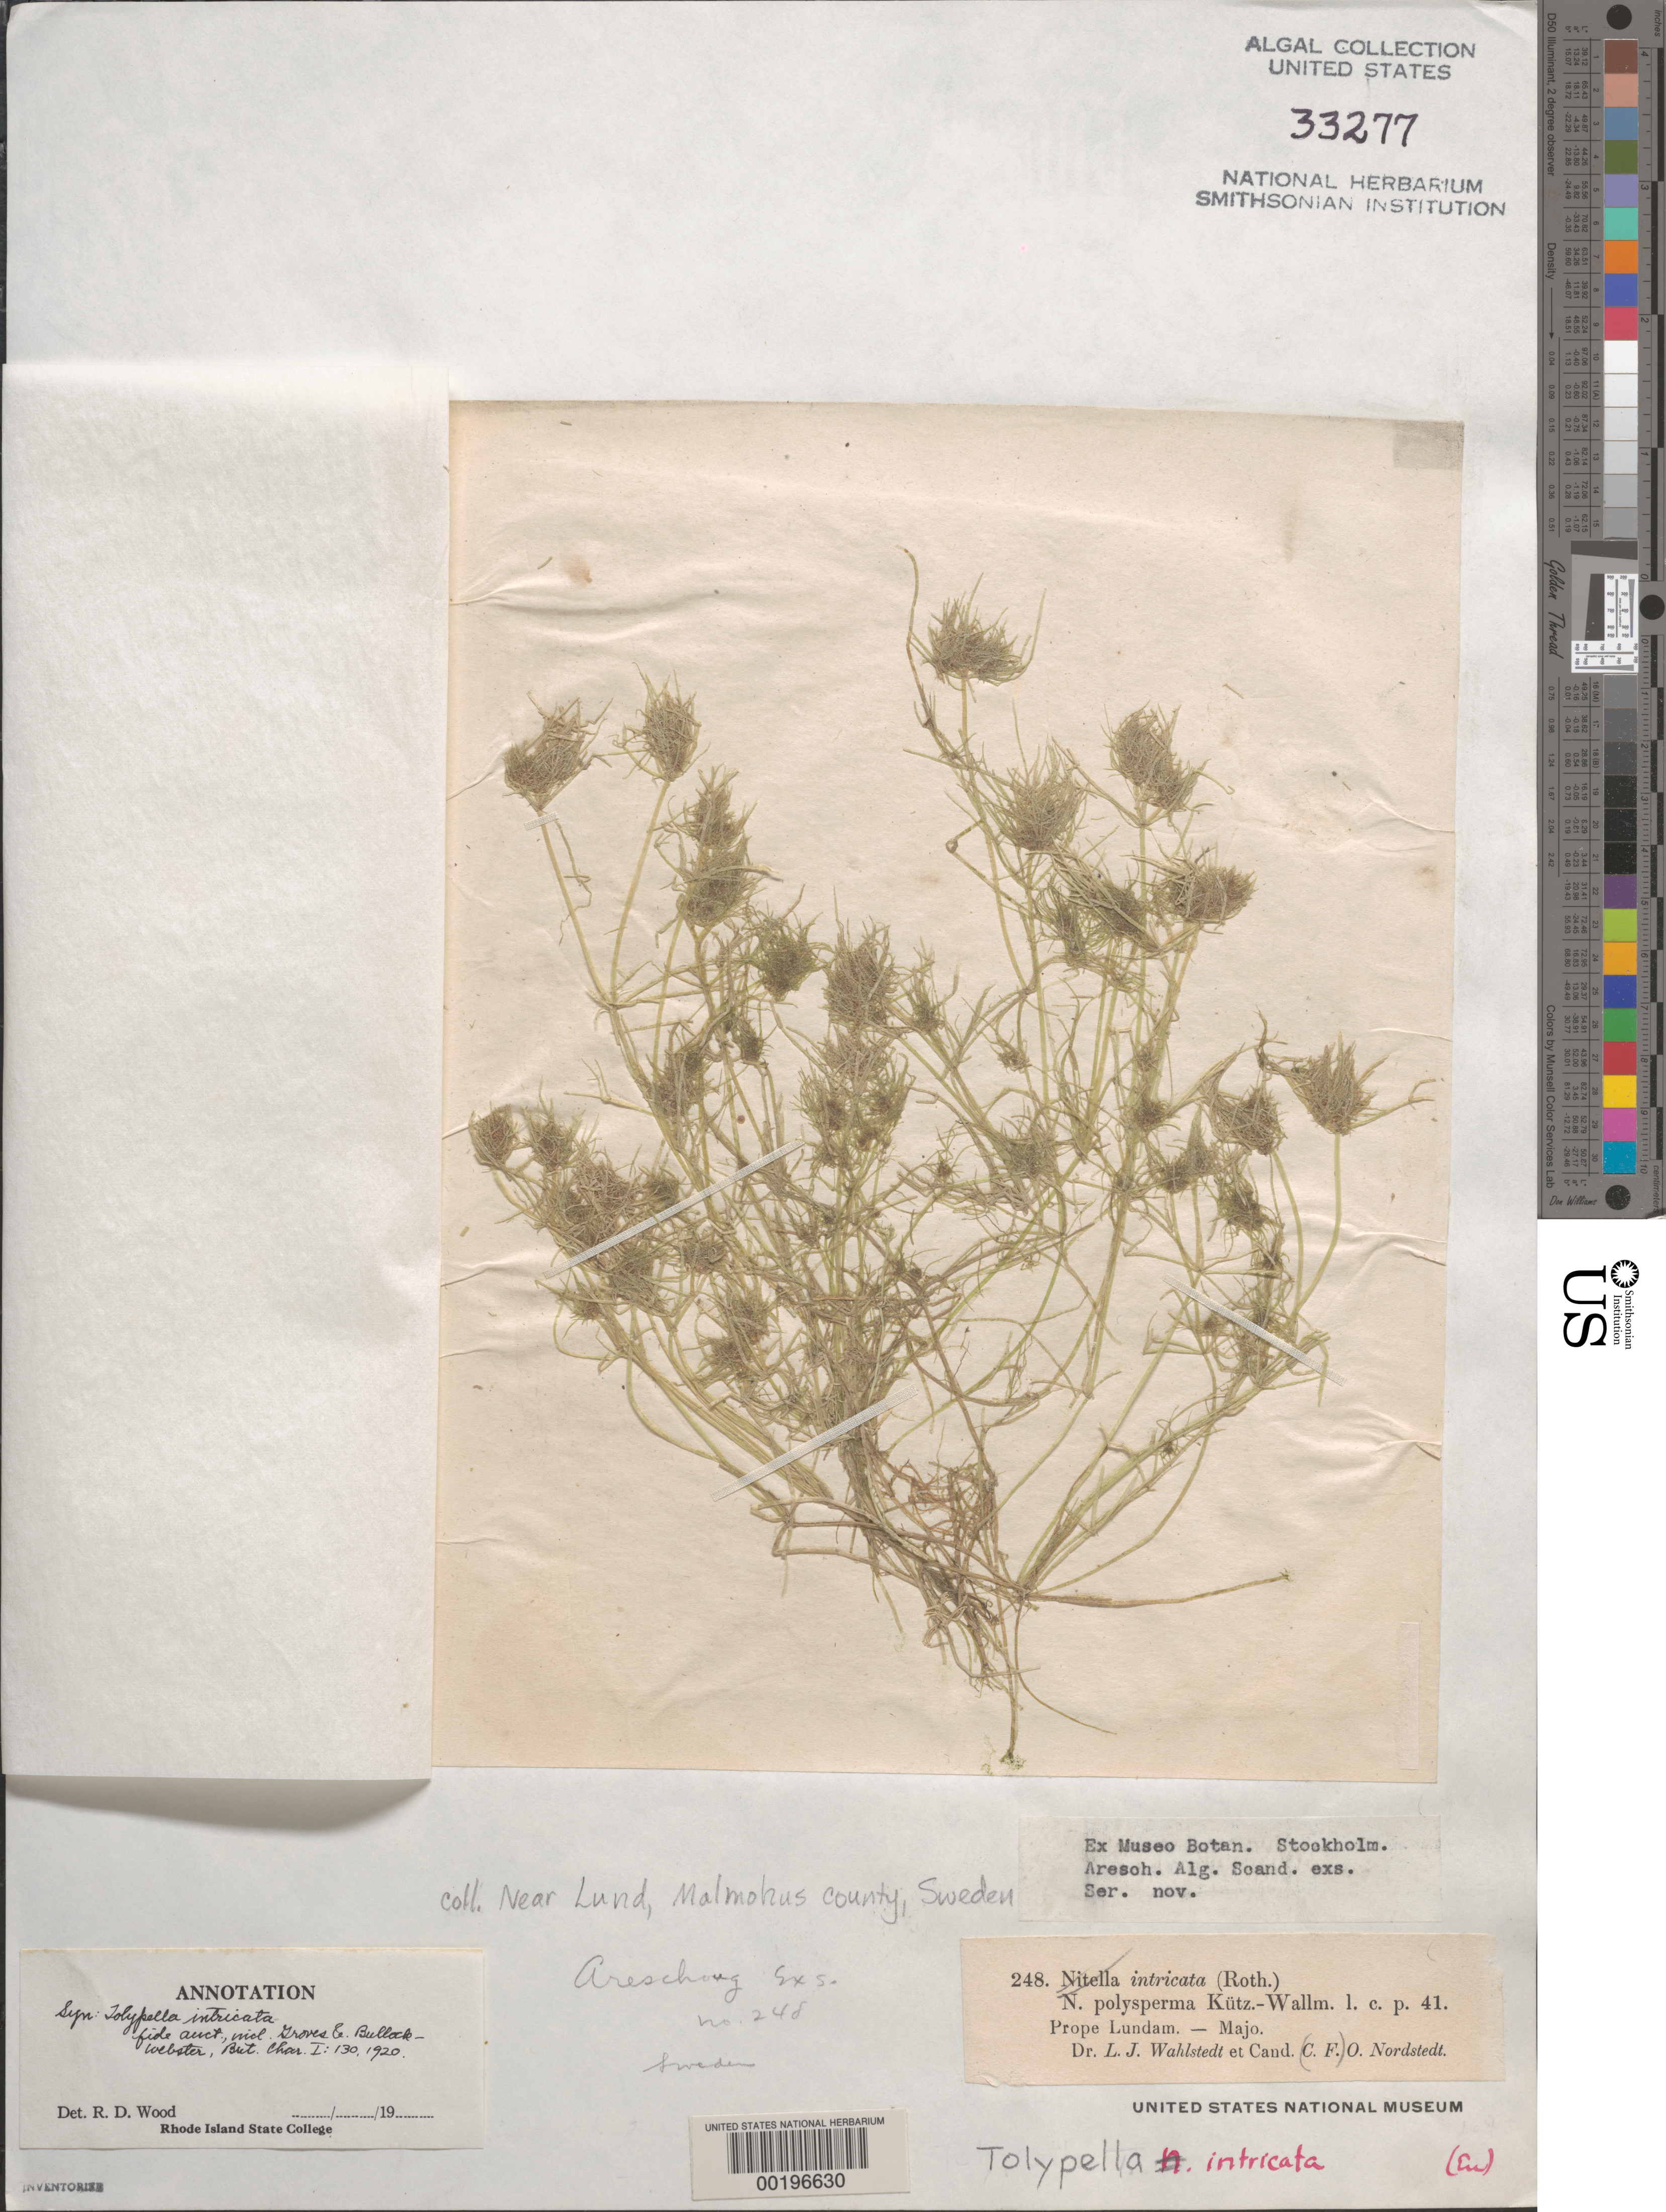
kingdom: Plantae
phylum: Charophyta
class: Charophyceae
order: Charales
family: Characeae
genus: Tolypella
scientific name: Tolypella intricata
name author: (Trentepohl in Roth) Leonhardi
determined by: Wood, R. D.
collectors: L. J. Wahlstedt & C. F. O. Nordstedt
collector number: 248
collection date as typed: May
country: Sweden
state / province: Skåne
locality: Near Lund (Lundam)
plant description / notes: Areschoug, Algae Scandinavicae Exsiccatae, Ser. Nov., as Nitella intricata (Roth.)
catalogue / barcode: US 33277